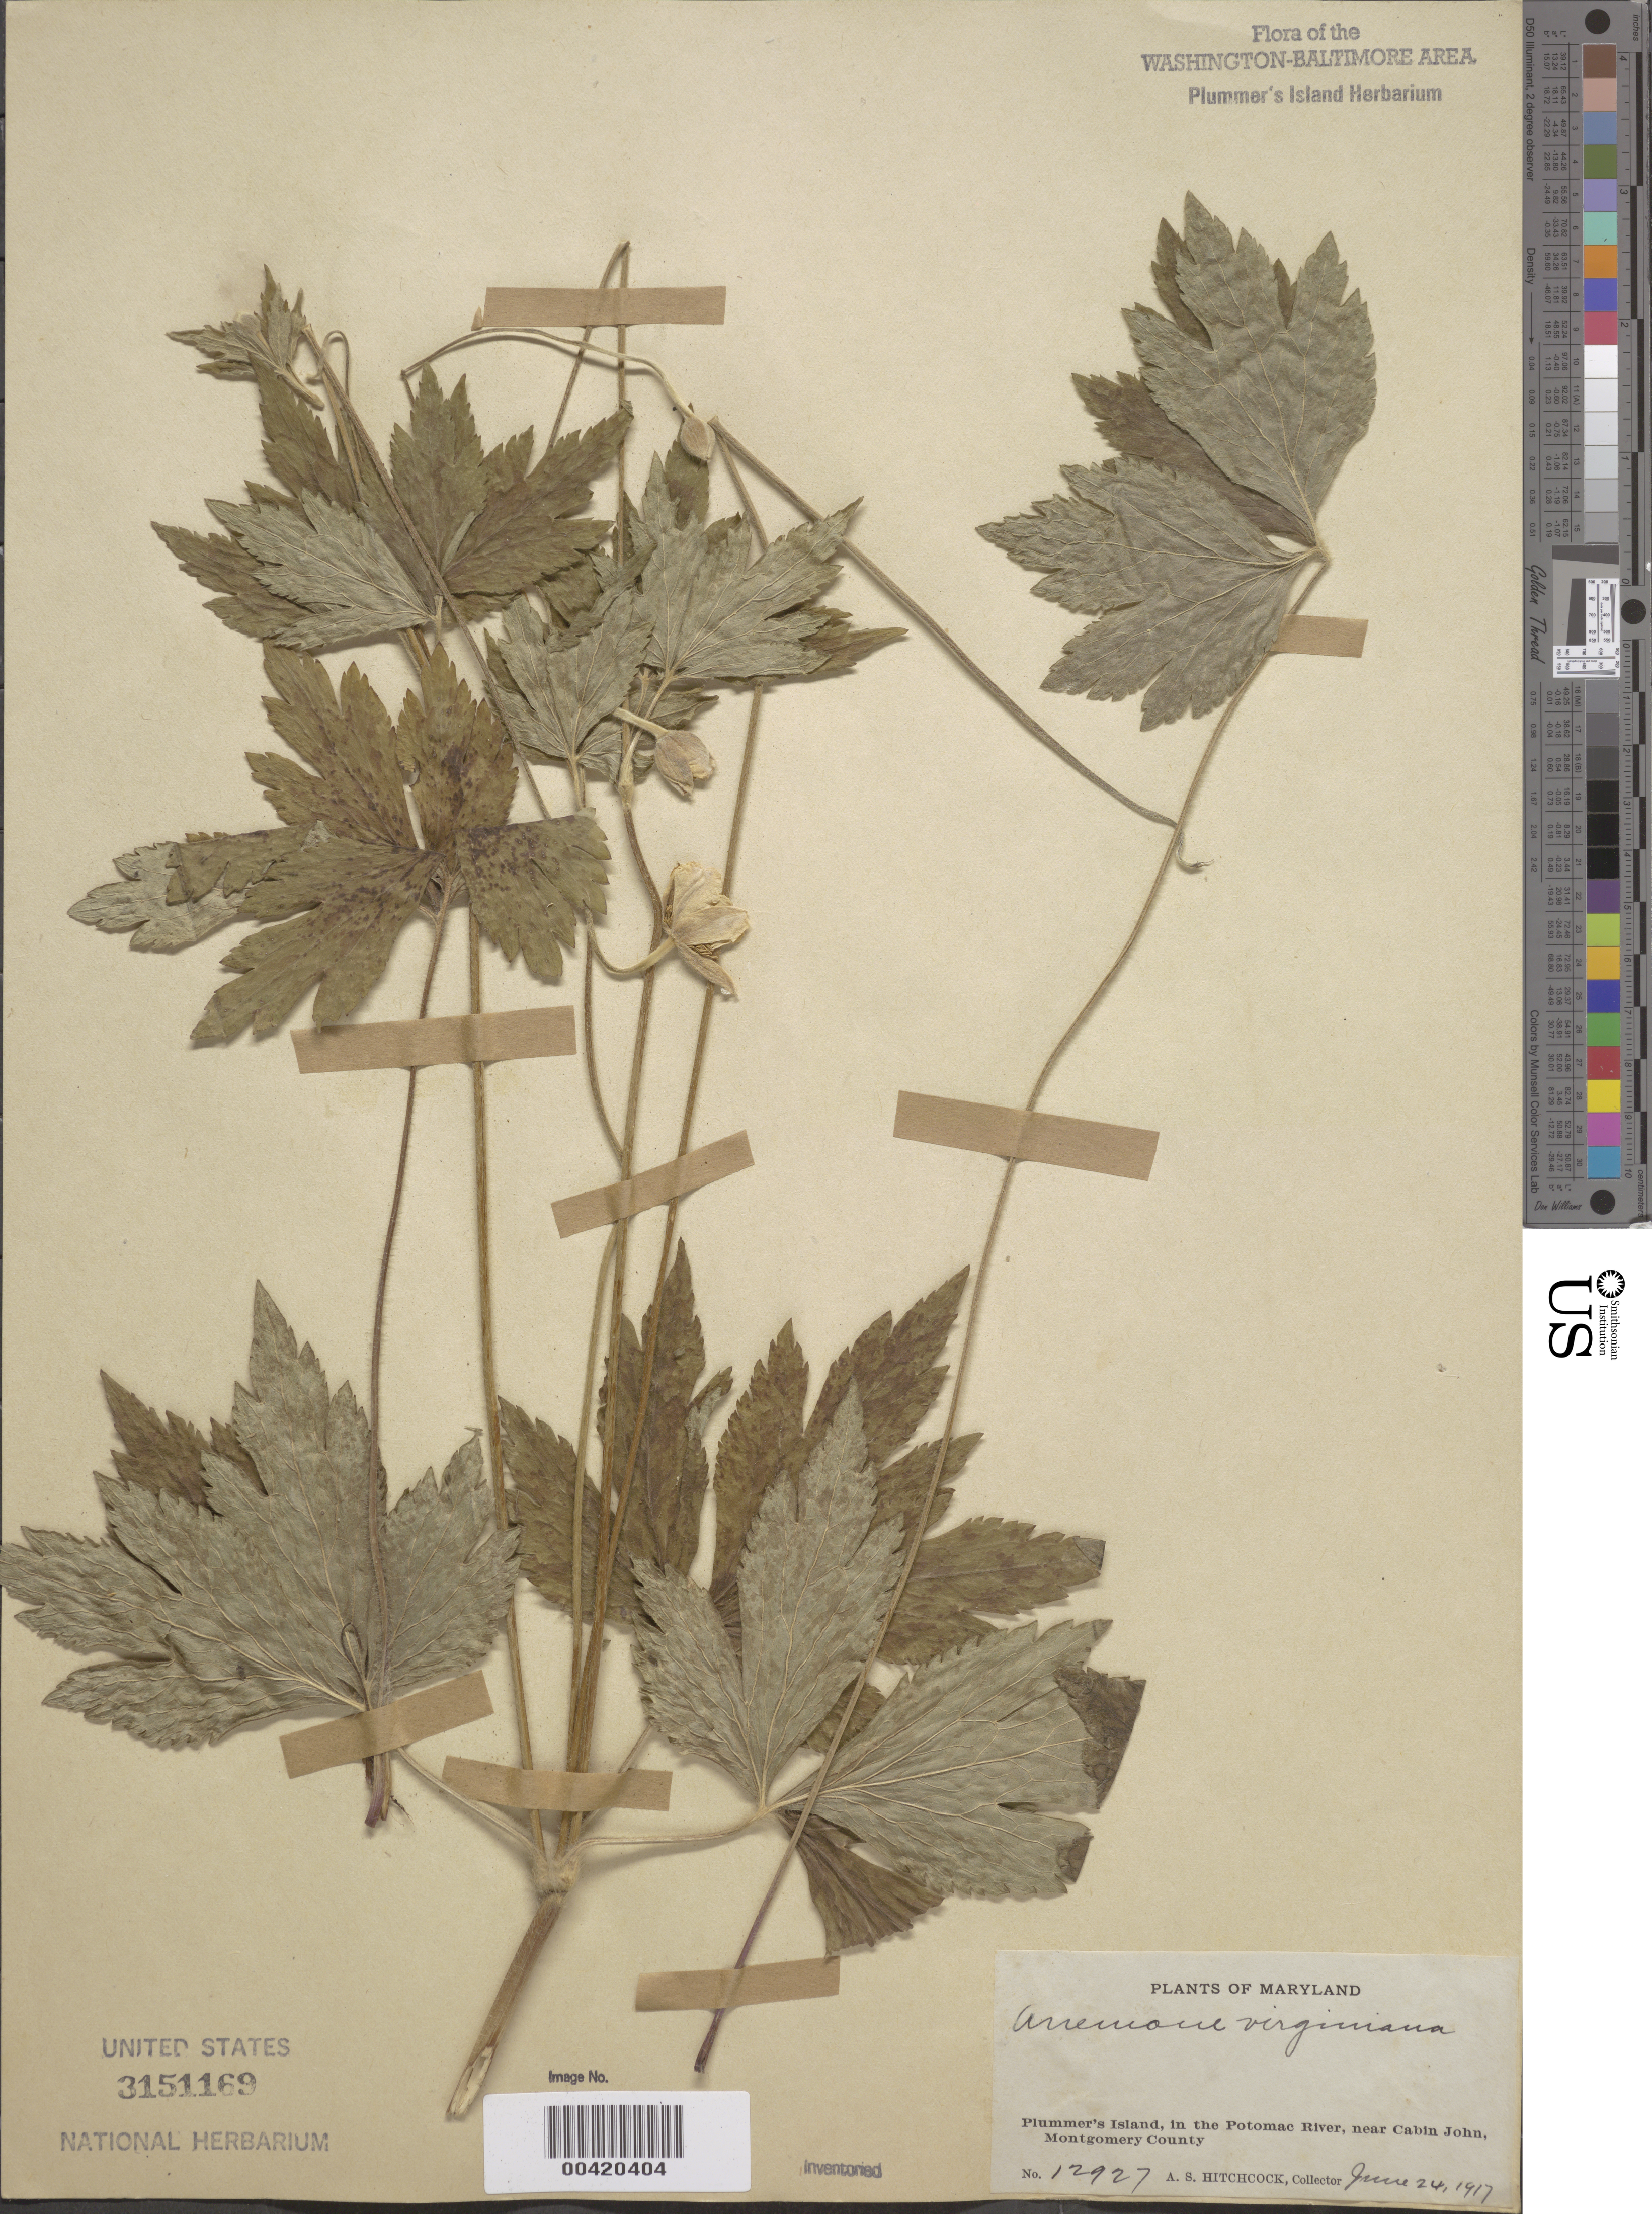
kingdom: Plantae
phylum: Tracheophyta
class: Magnoliopsida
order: Ranunculales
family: Ranunculaceae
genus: Anemone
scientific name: Anemone virginiana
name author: L.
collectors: A. S. Hitchcock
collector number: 12927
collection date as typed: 24 Jun 1917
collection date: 1917-06-24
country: United States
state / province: Maryland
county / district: Montgomery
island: Plummers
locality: Plummer's Island C. & O. Canal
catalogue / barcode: US 3151169